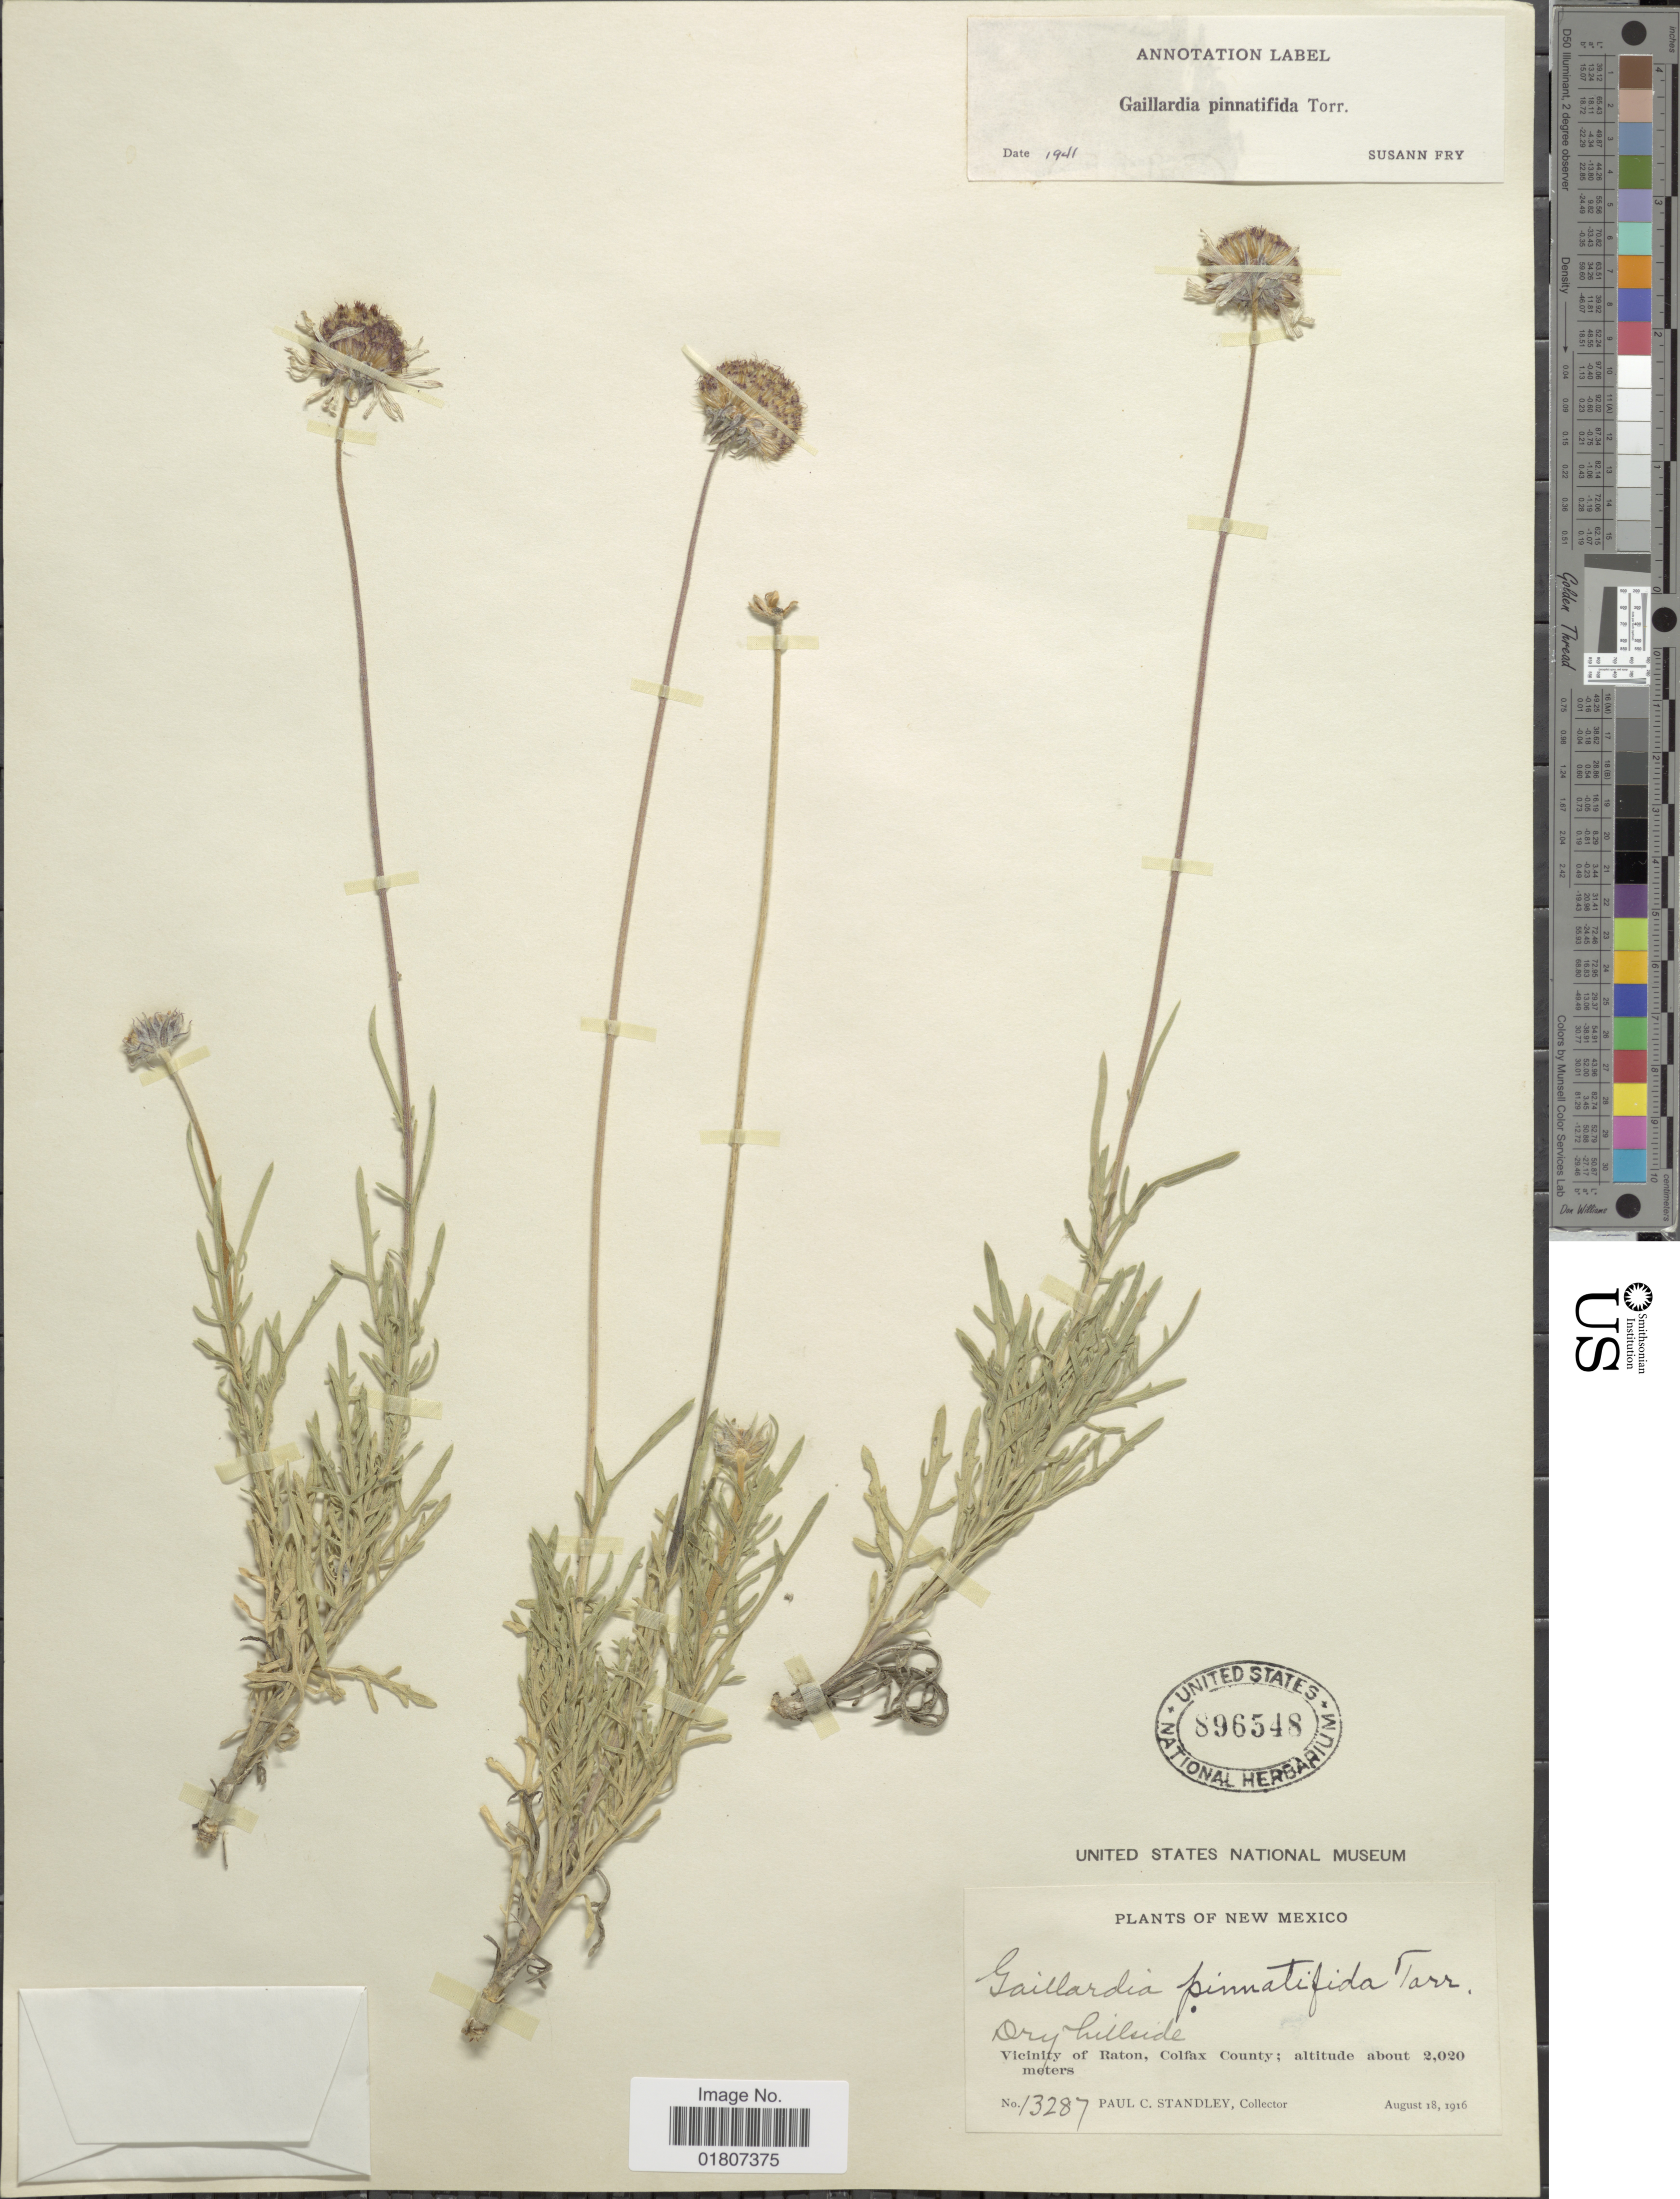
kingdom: Plantae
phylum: Tracheophyta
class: Magnoliopsida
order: Asterales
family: Asteraceae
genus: Gaillardia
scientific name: Gaillardia pinnatifida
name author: Torr.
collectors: P. C. Standley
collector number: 13287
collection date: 1916-08-18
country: United States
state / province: New Mexico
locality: Vicinity of Raton, Colfax County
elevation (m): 2020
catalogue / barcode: US 896548